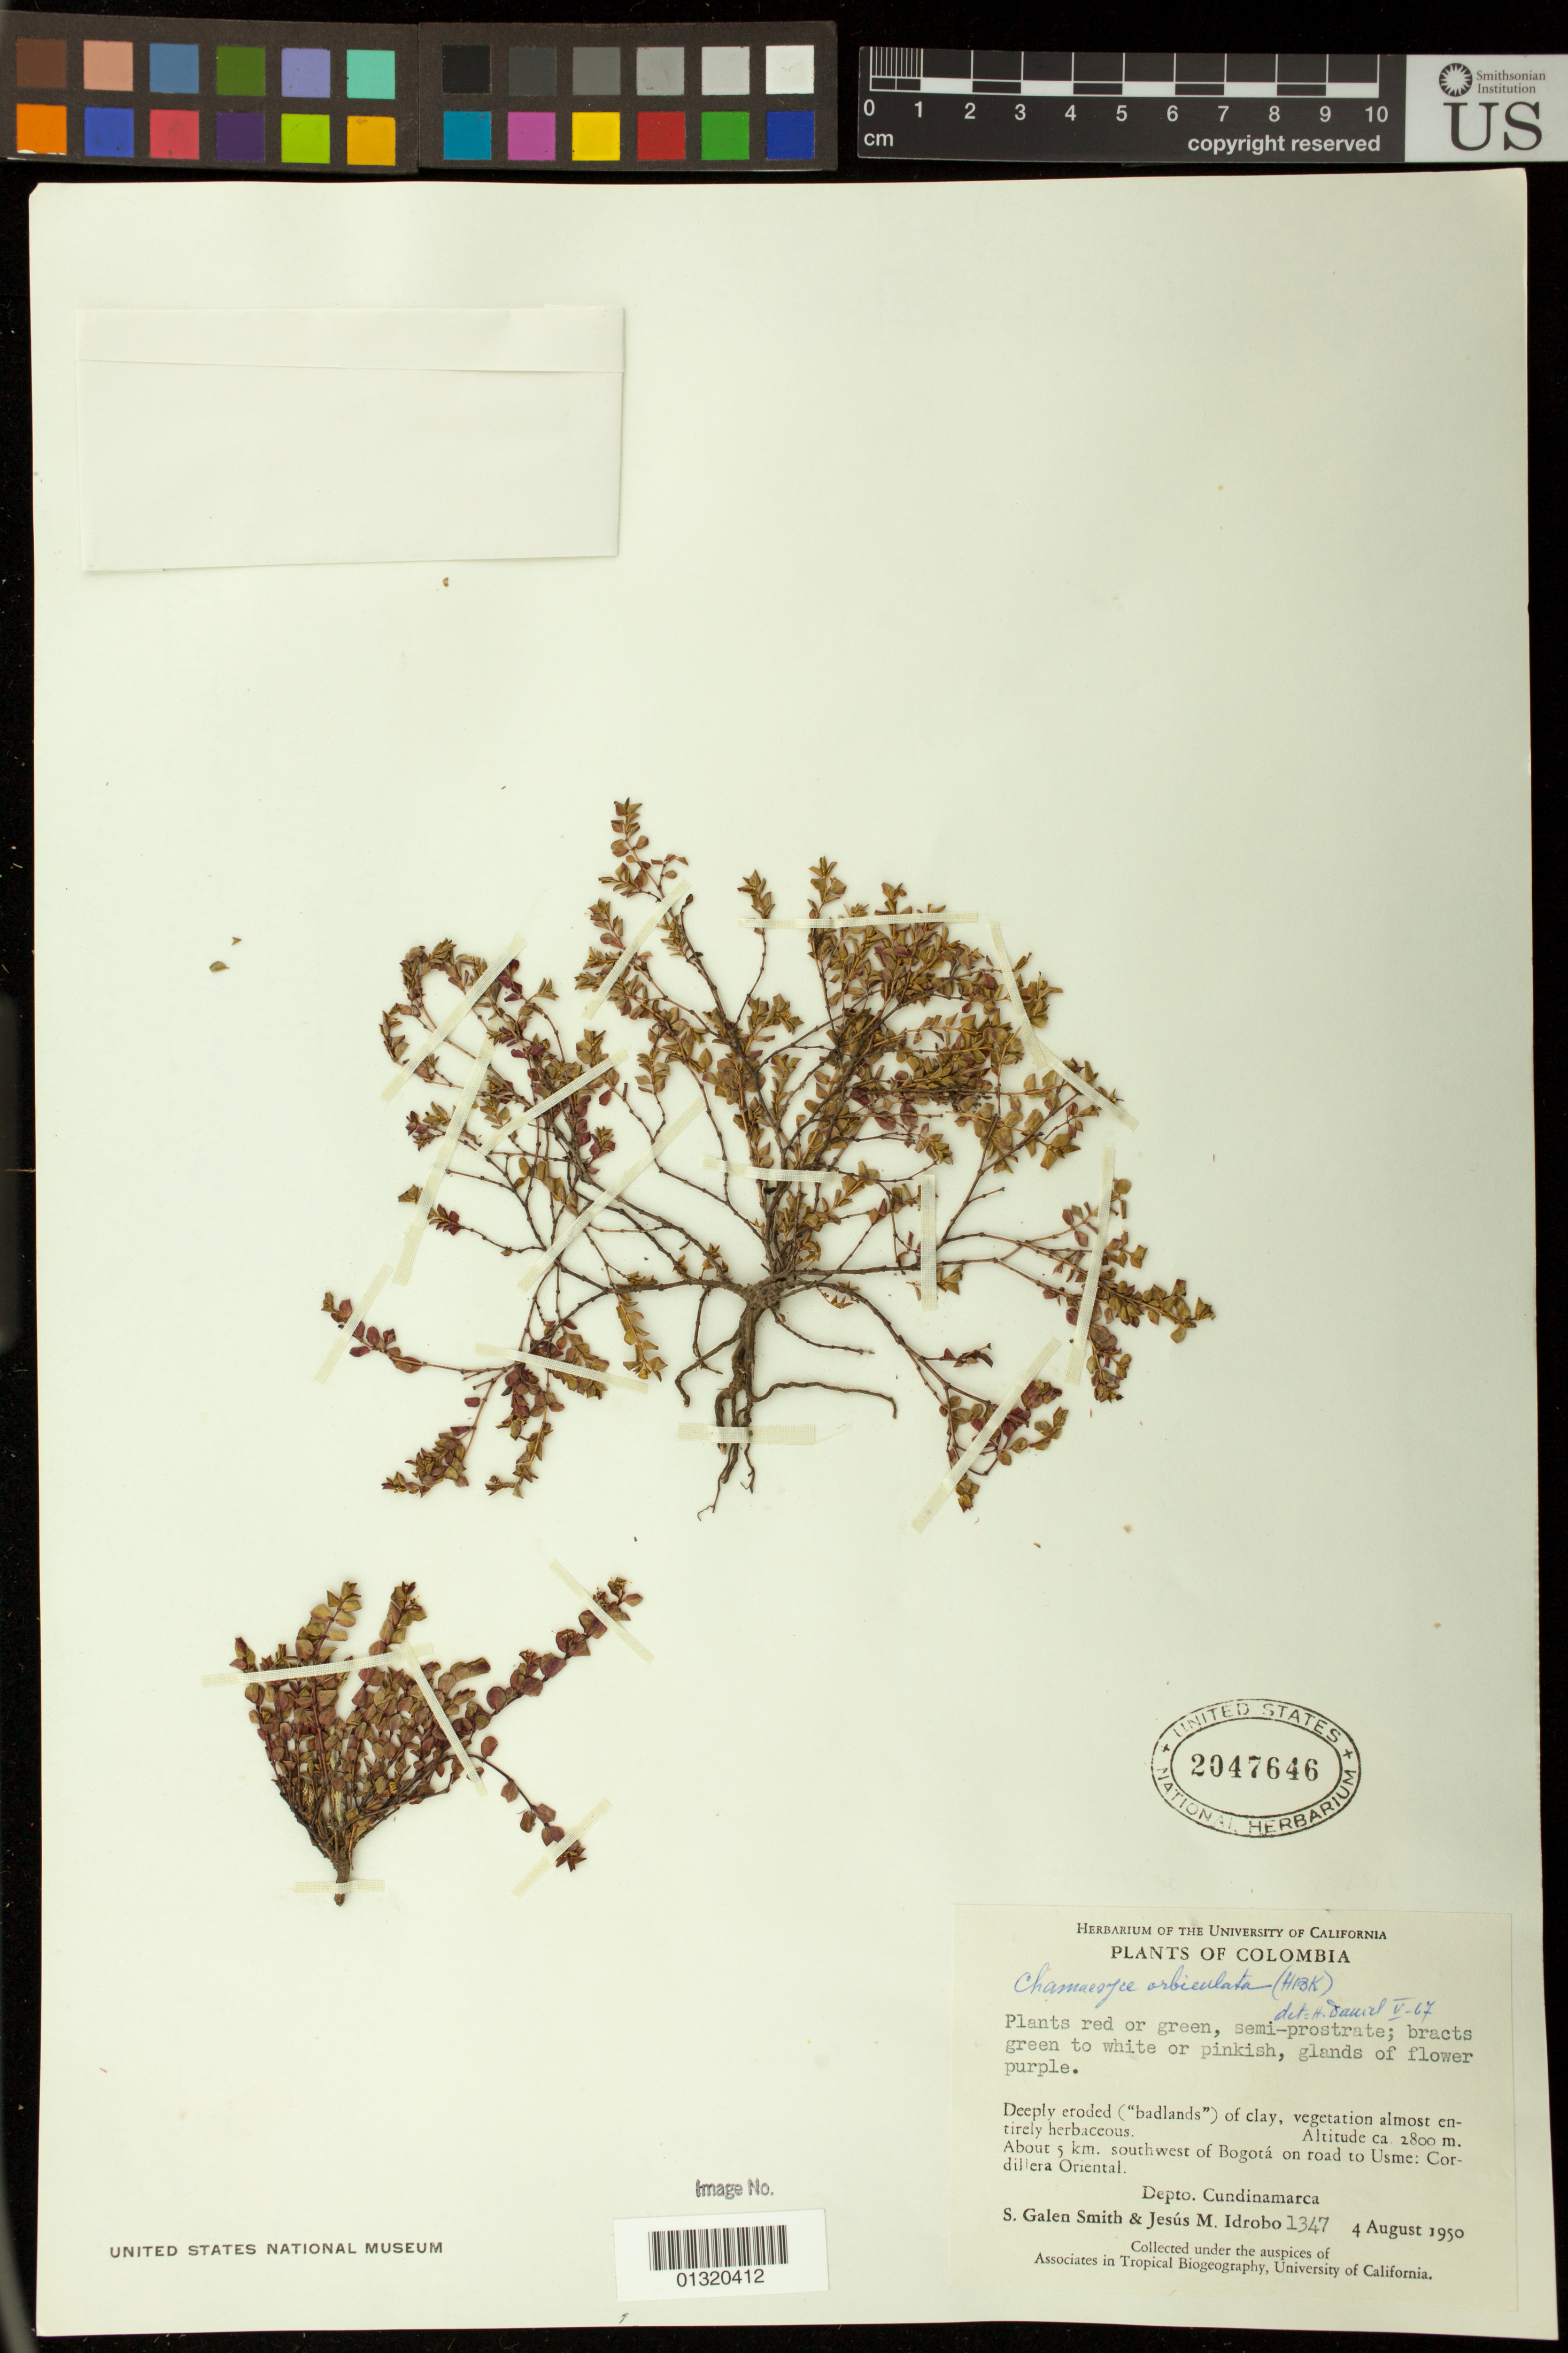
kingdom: Plantae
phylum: Tracheophyta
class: Magnoliopsida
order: Malpighiales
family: Euphorbiaceae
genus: Euphorbia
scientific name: Euphorbia orbiculata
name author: Kunth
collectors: S. G. Smith & J. M. Idrobo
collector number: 1347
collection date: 1950-08-04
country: Colombia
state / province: Bogota D.C.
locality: About 5km. southwest of Bogota on road to Usme: Cordillera Oriental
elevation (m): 2800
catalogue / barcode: US 2047646